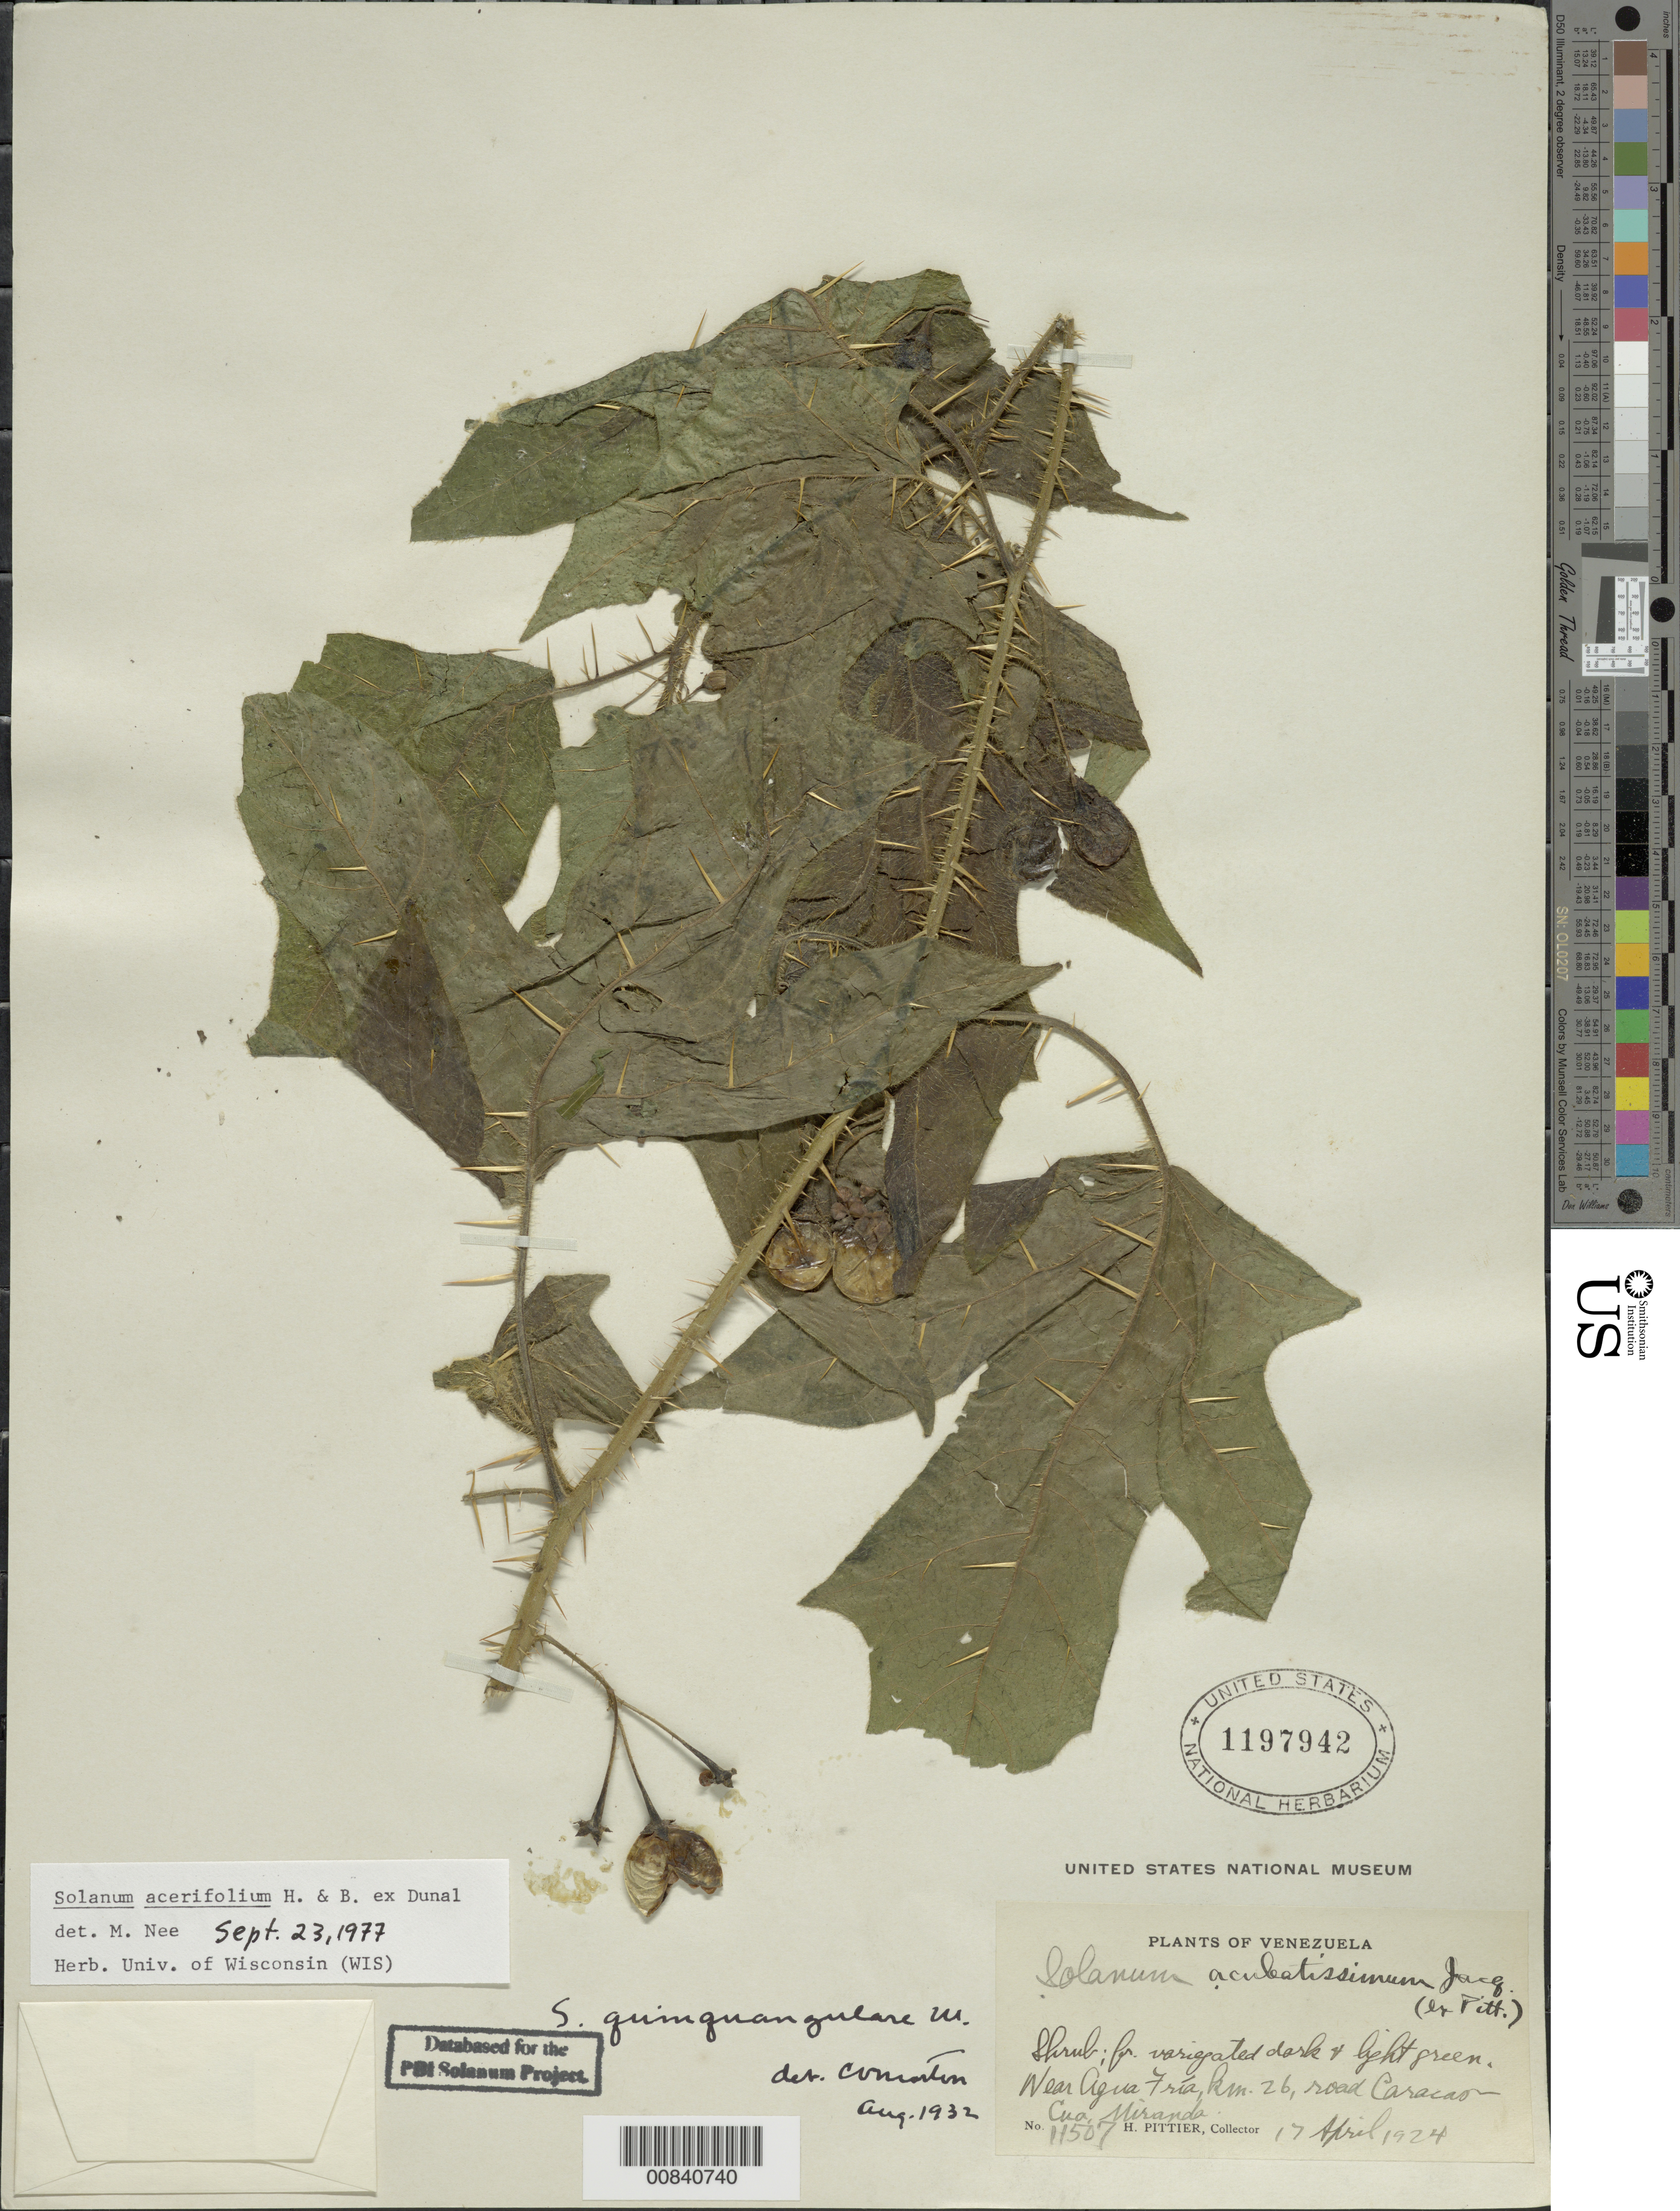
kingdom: Plantae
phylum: Tracheophyta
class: Magnoliopsida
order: Solanales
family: Solanaceae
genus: Solanum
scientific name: Solanum acerifolium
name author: Humb. & Bonpl. ex Dunal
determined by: Nee, Michael H.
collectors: H. F. Pittier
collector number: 11507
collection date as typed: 17 Apr 1924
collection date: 1924-04-17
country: Venezuela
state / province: Miranda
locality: Near Agua Fria, km. 26, road Caracao.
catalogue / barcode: US 1197942